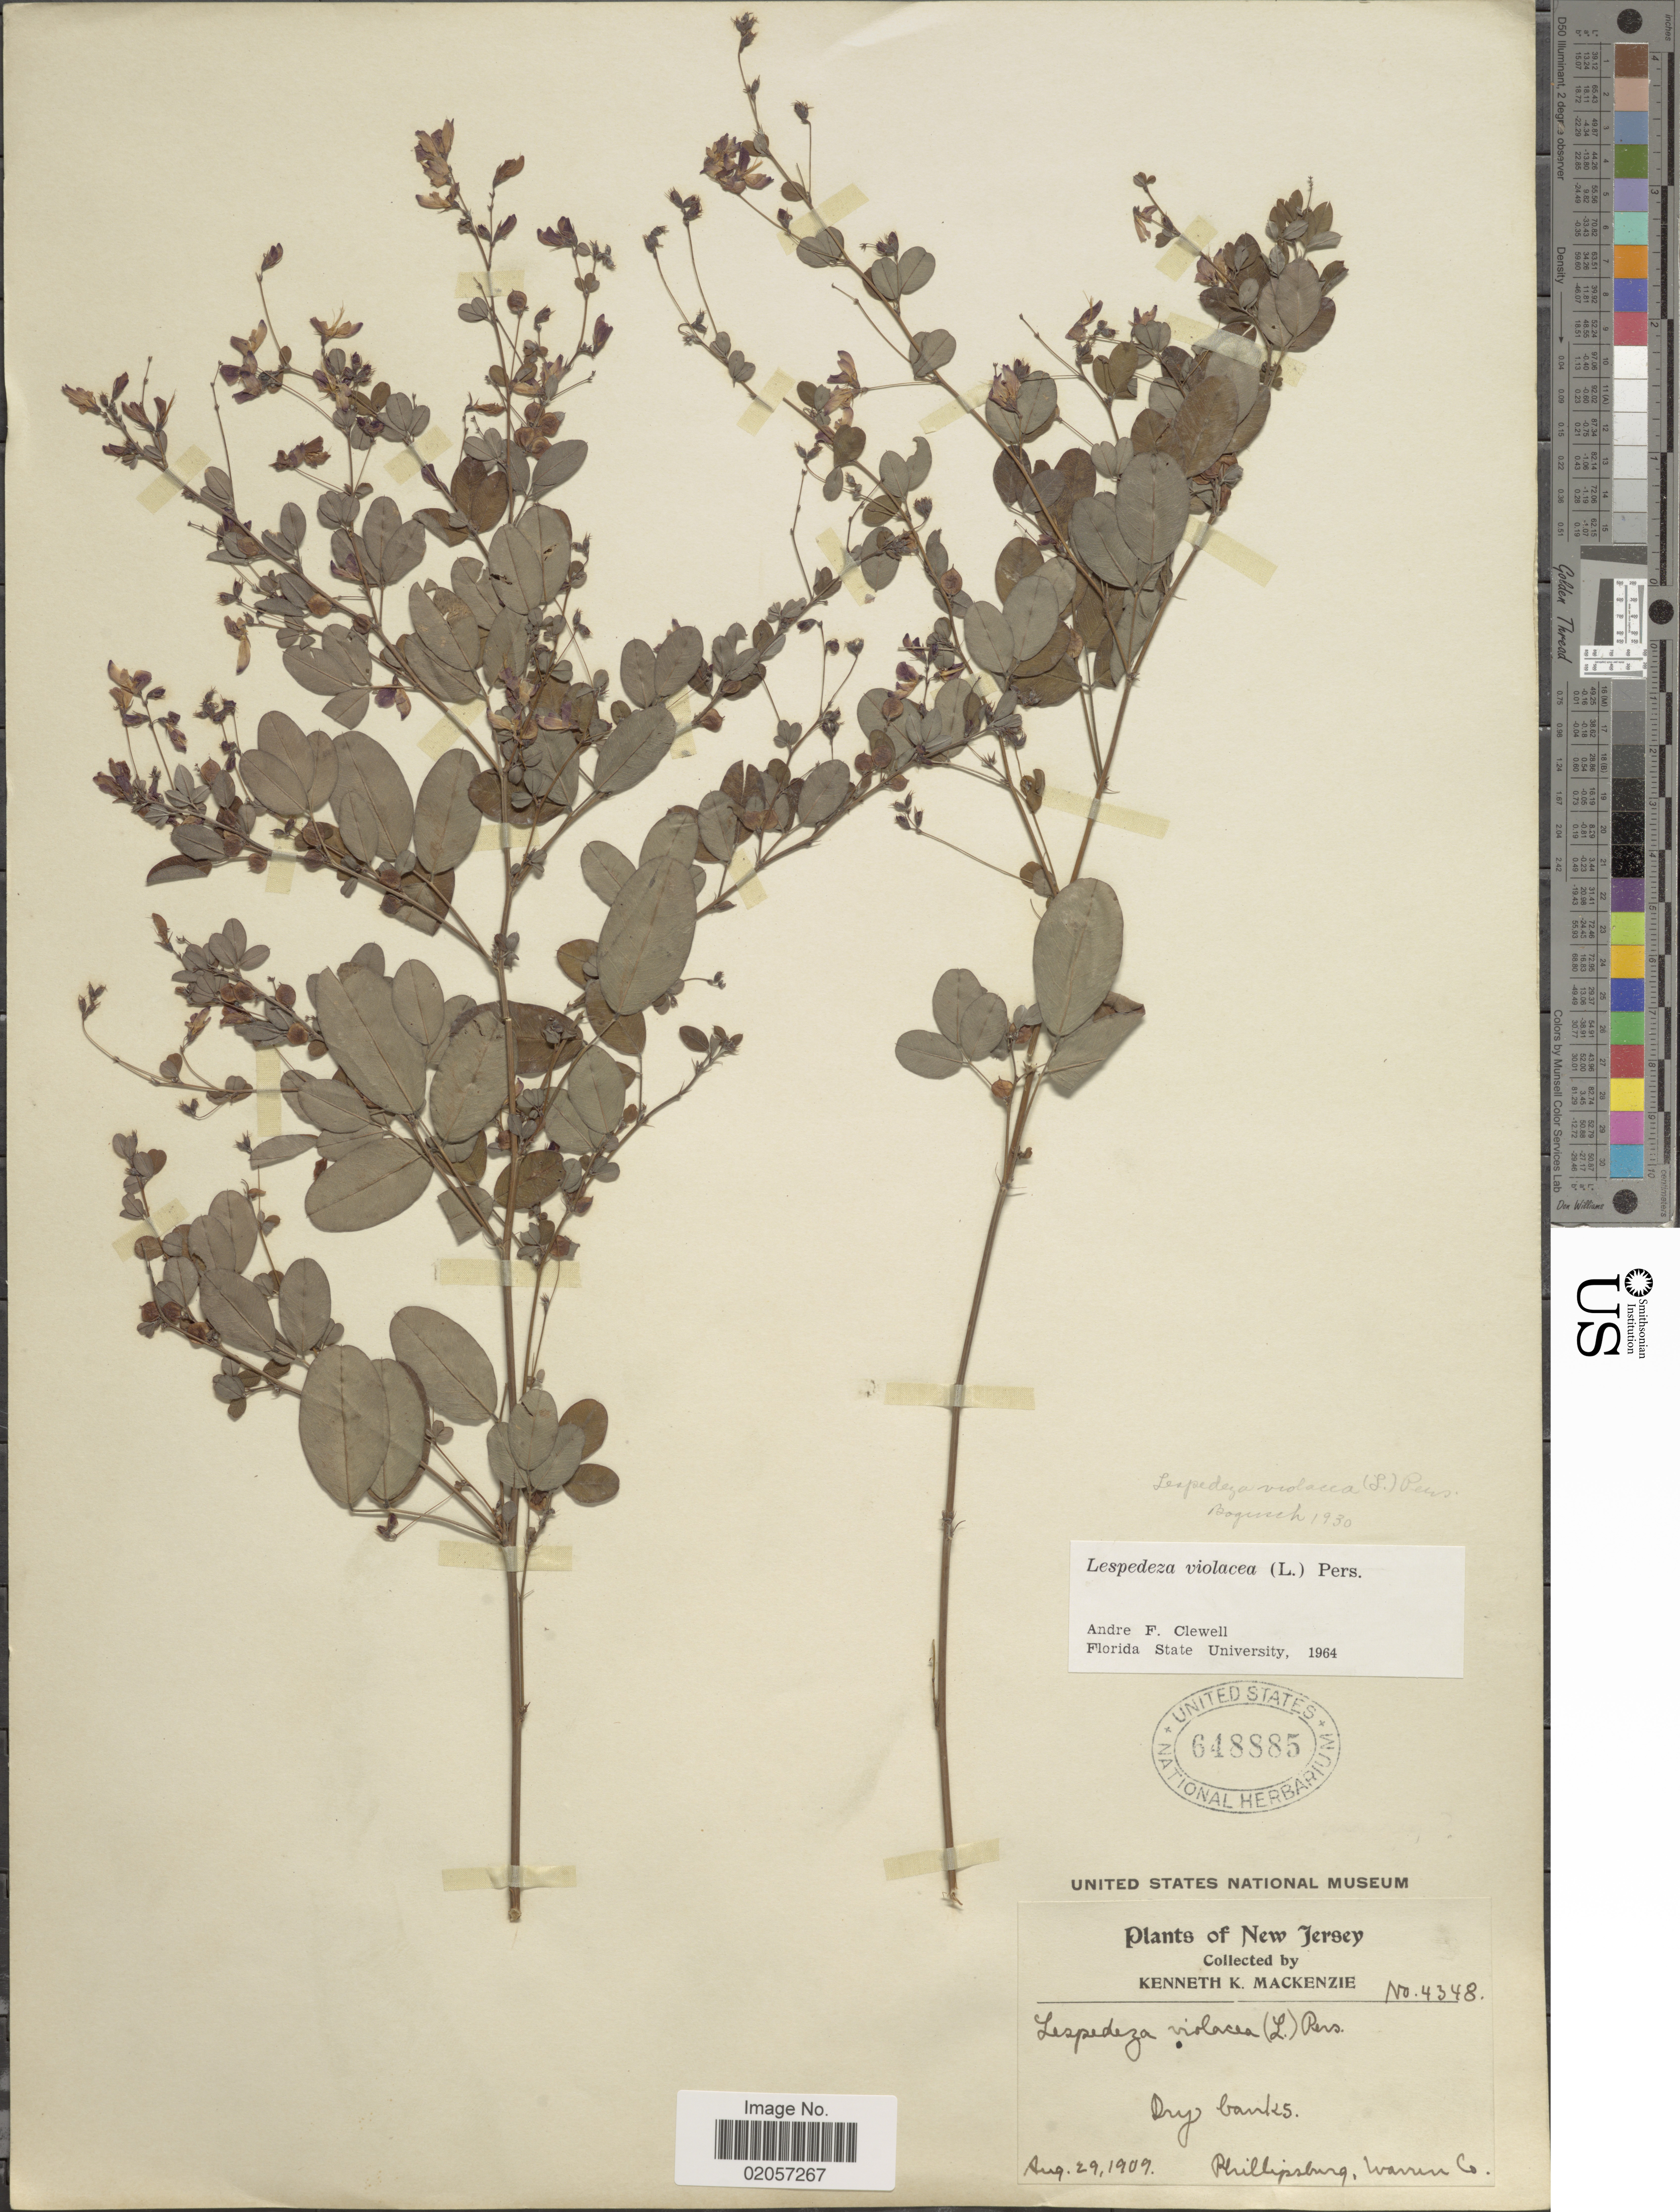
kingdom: Plantae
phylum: Tracheophyta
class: Magnoliopsida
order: Fabales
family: Fabaceae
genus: Lespedeza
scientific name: Lespedeza violacea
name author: (L.) Pers.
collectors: K. K. Mackenzie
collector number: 4348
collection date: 1909-08-29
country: United States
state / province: New Jersey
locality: Dry banks. Phillipsburg, Warren Co.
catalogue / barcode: US 648885